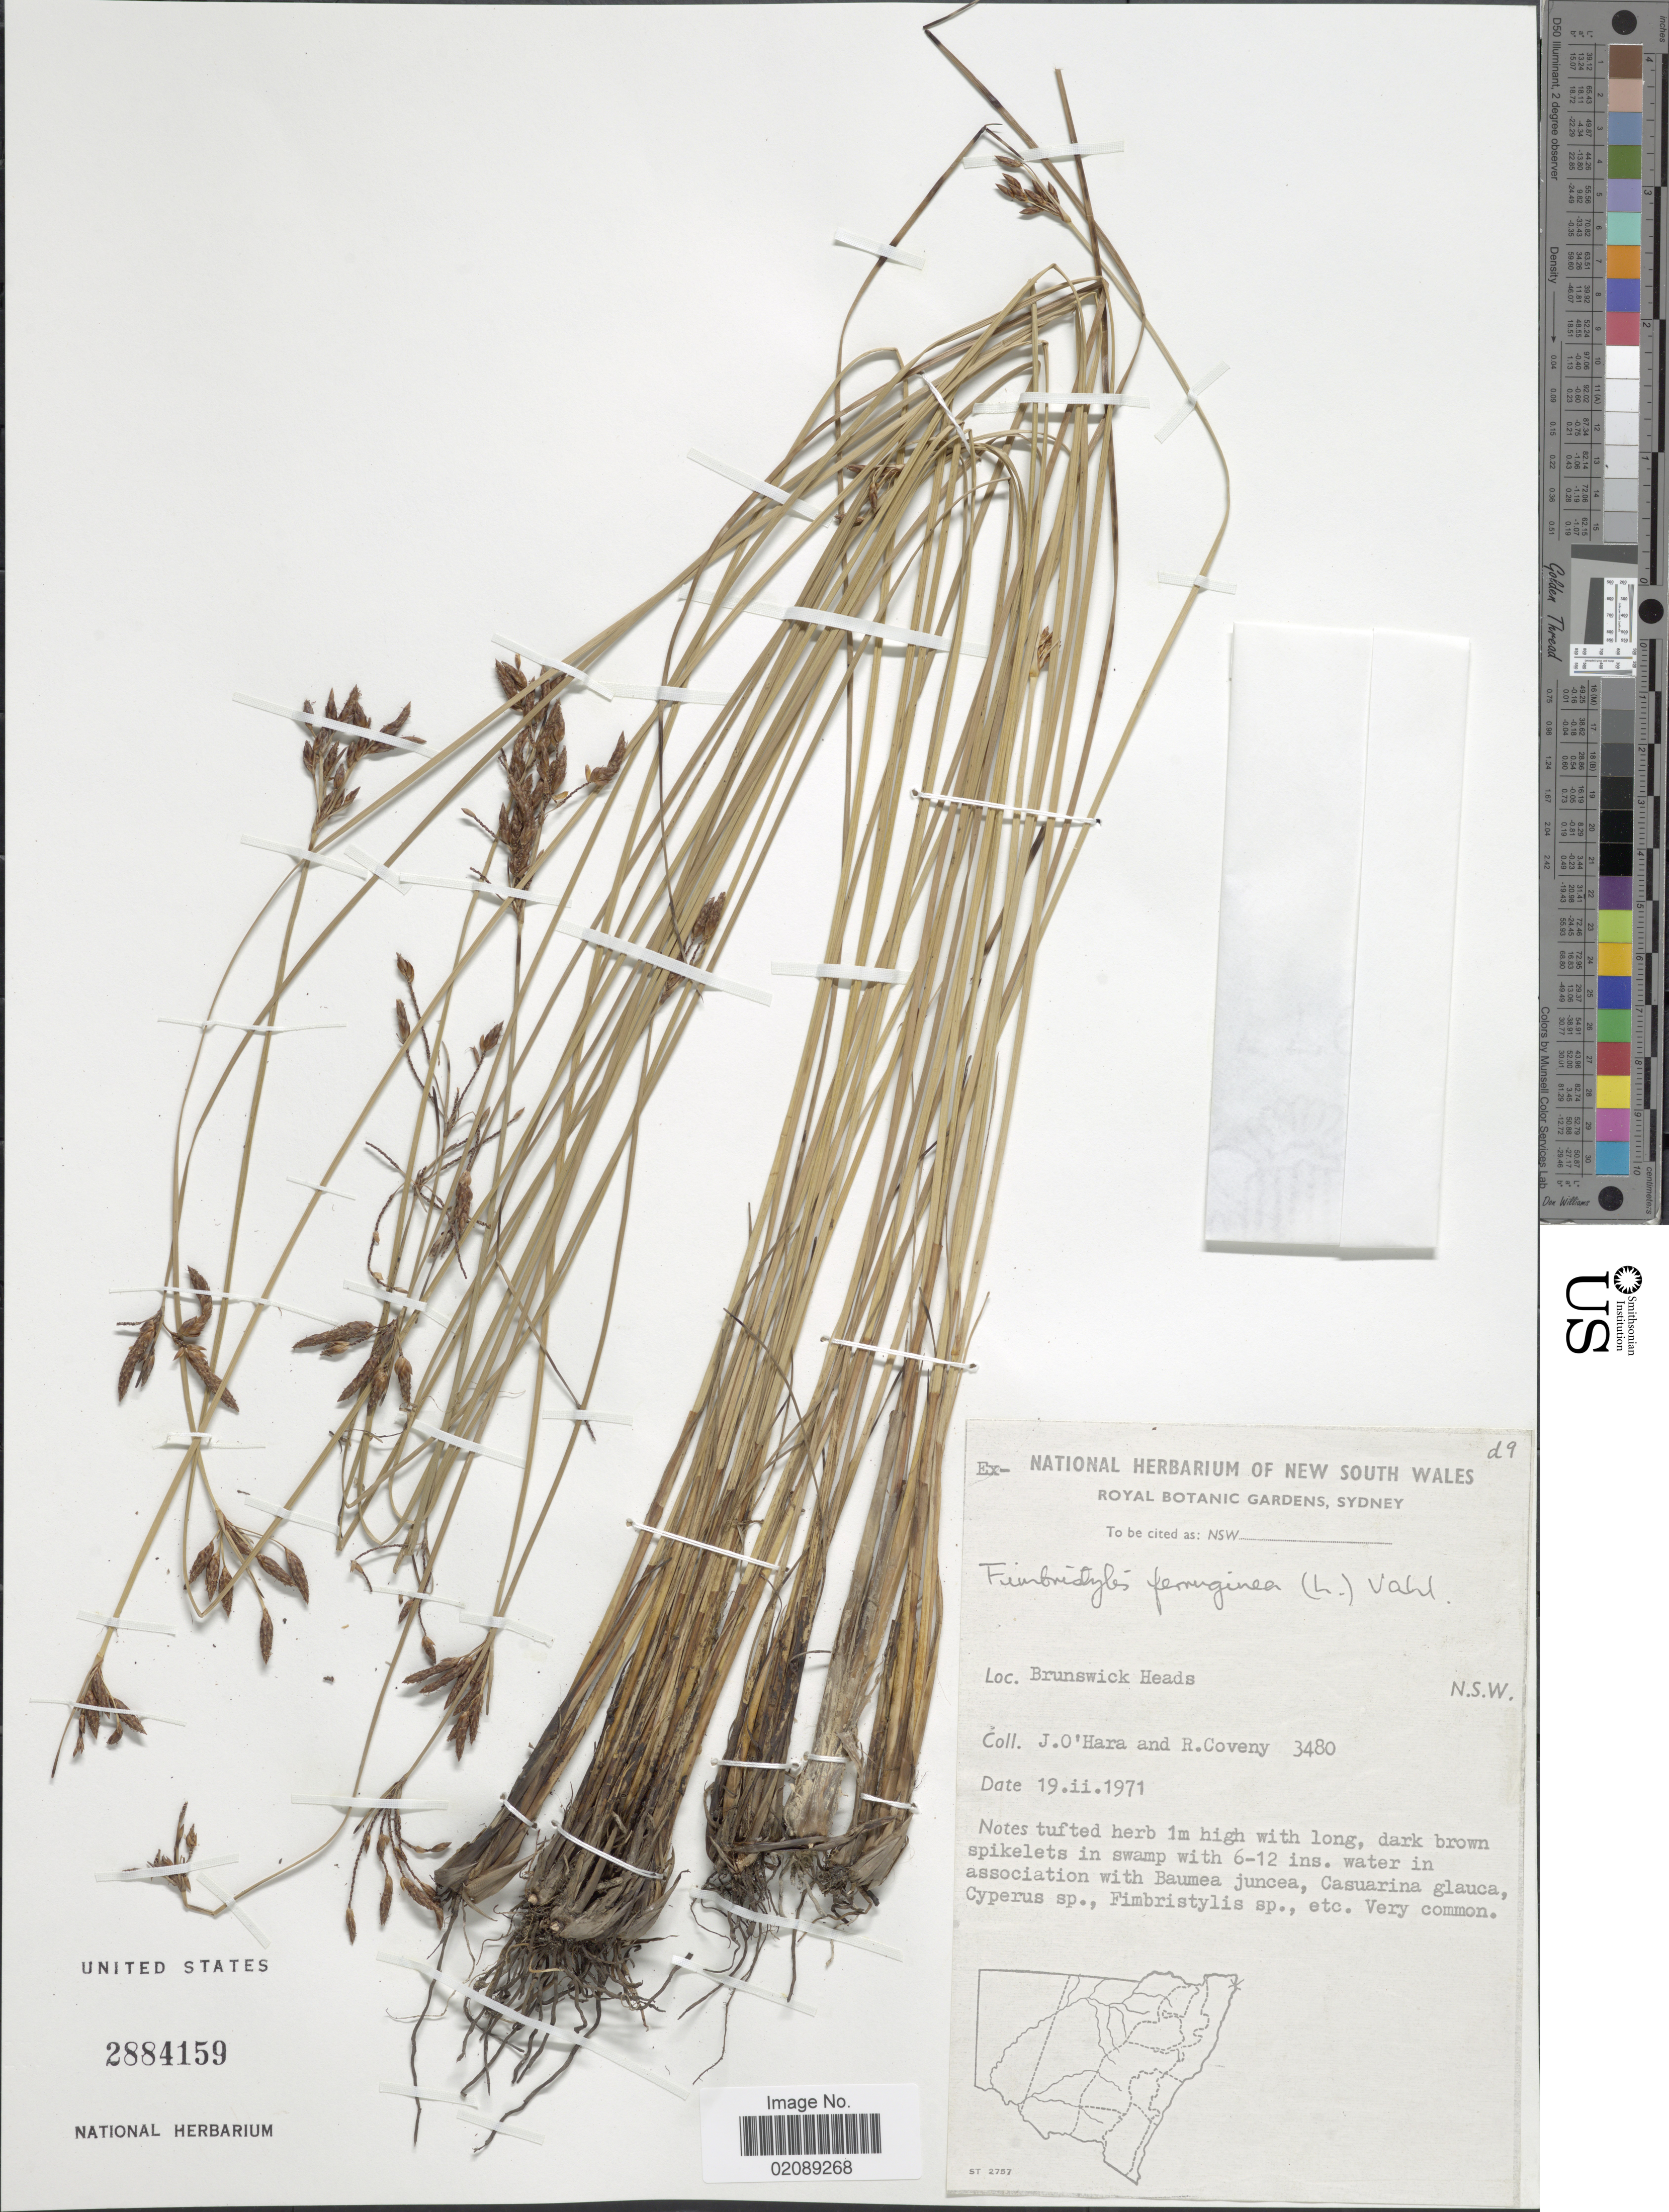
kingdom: Plantae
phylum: Tracheophyta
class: Liliopsida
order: Poales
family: Cyperaceae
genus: Fimbristylis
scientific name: Fimbristylis ferruginea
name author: (L.) Vahl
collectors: J. O'Hara & R. Coveny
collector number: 3480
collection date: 1971-02-19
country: Australia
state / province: New South Wales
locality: Brunswick Heads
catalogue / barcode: US 2884159